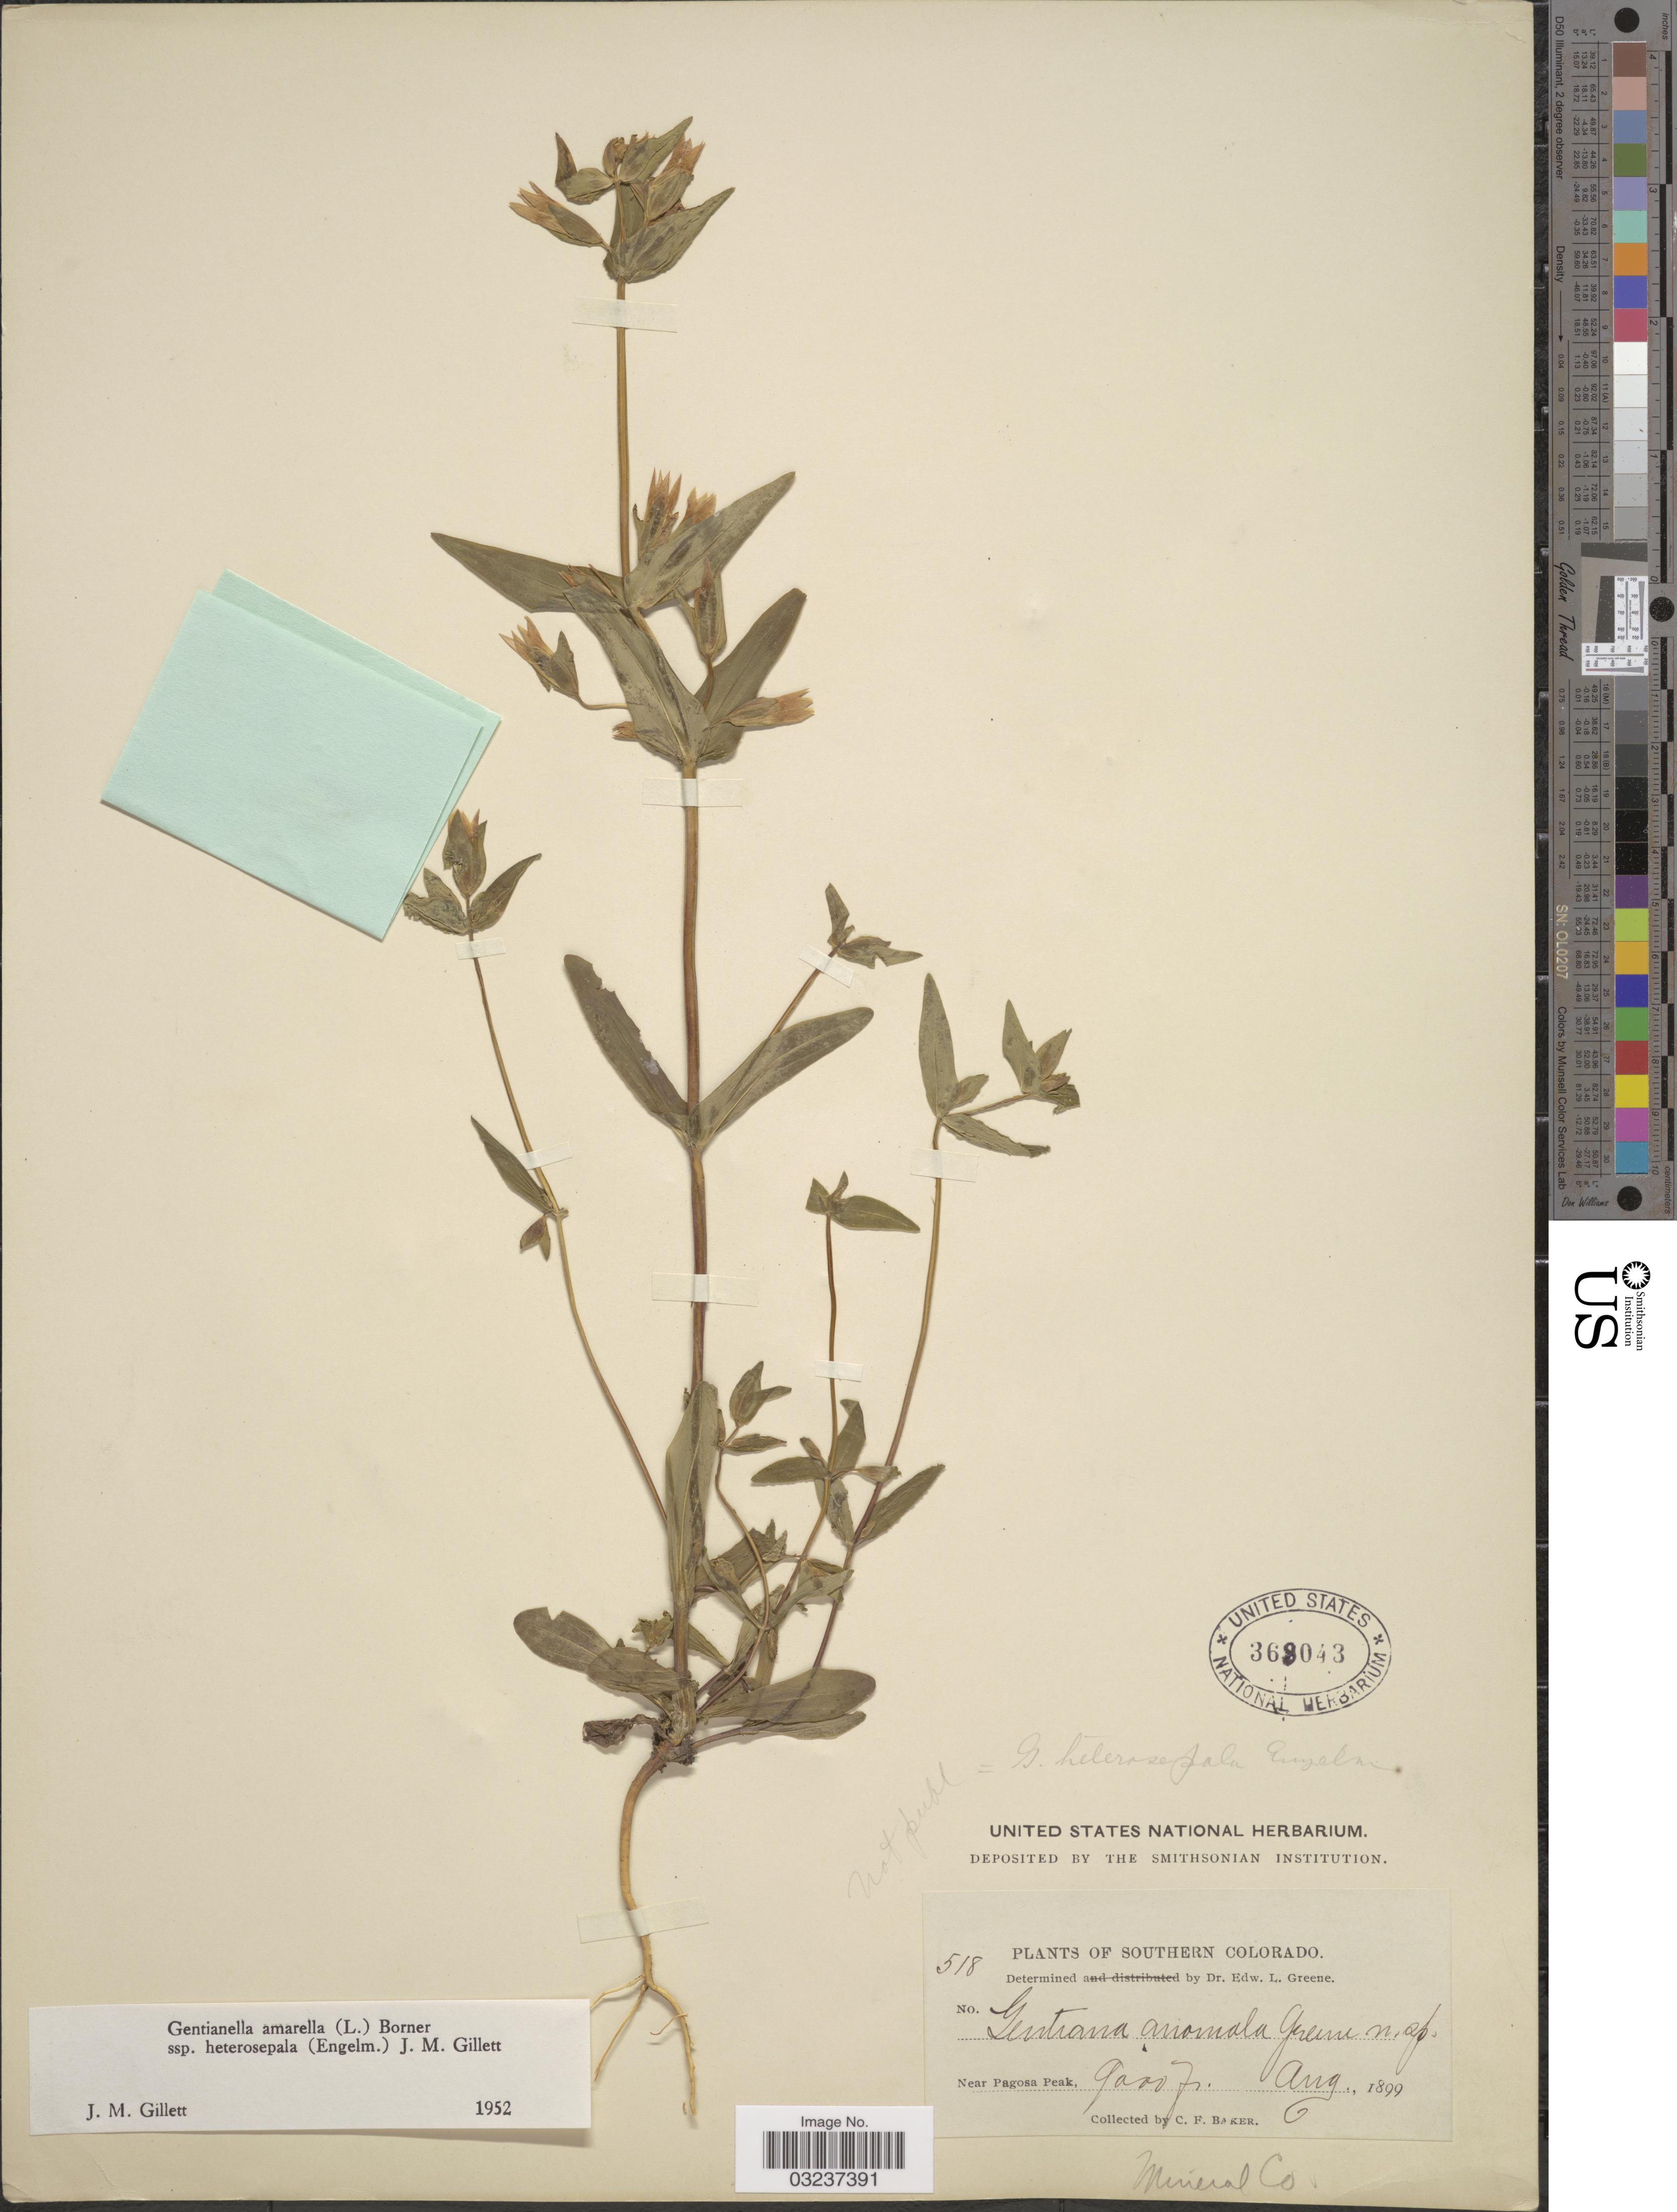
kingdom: Plantae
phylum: Tracheophyta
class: Magnoliopsida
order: Gentianales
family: Gentianaceae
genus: Gentianella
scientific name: Gentianella amarella subsp. heterosepala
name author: (Engelm.) J.M. Gillet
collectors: C. F. Baker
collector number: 518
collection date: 1899-08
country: United States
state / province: Colorado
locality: Southern Colorado. Near Pagosa Peak. Mineral Co.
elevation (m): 2743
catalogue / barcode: US 368043